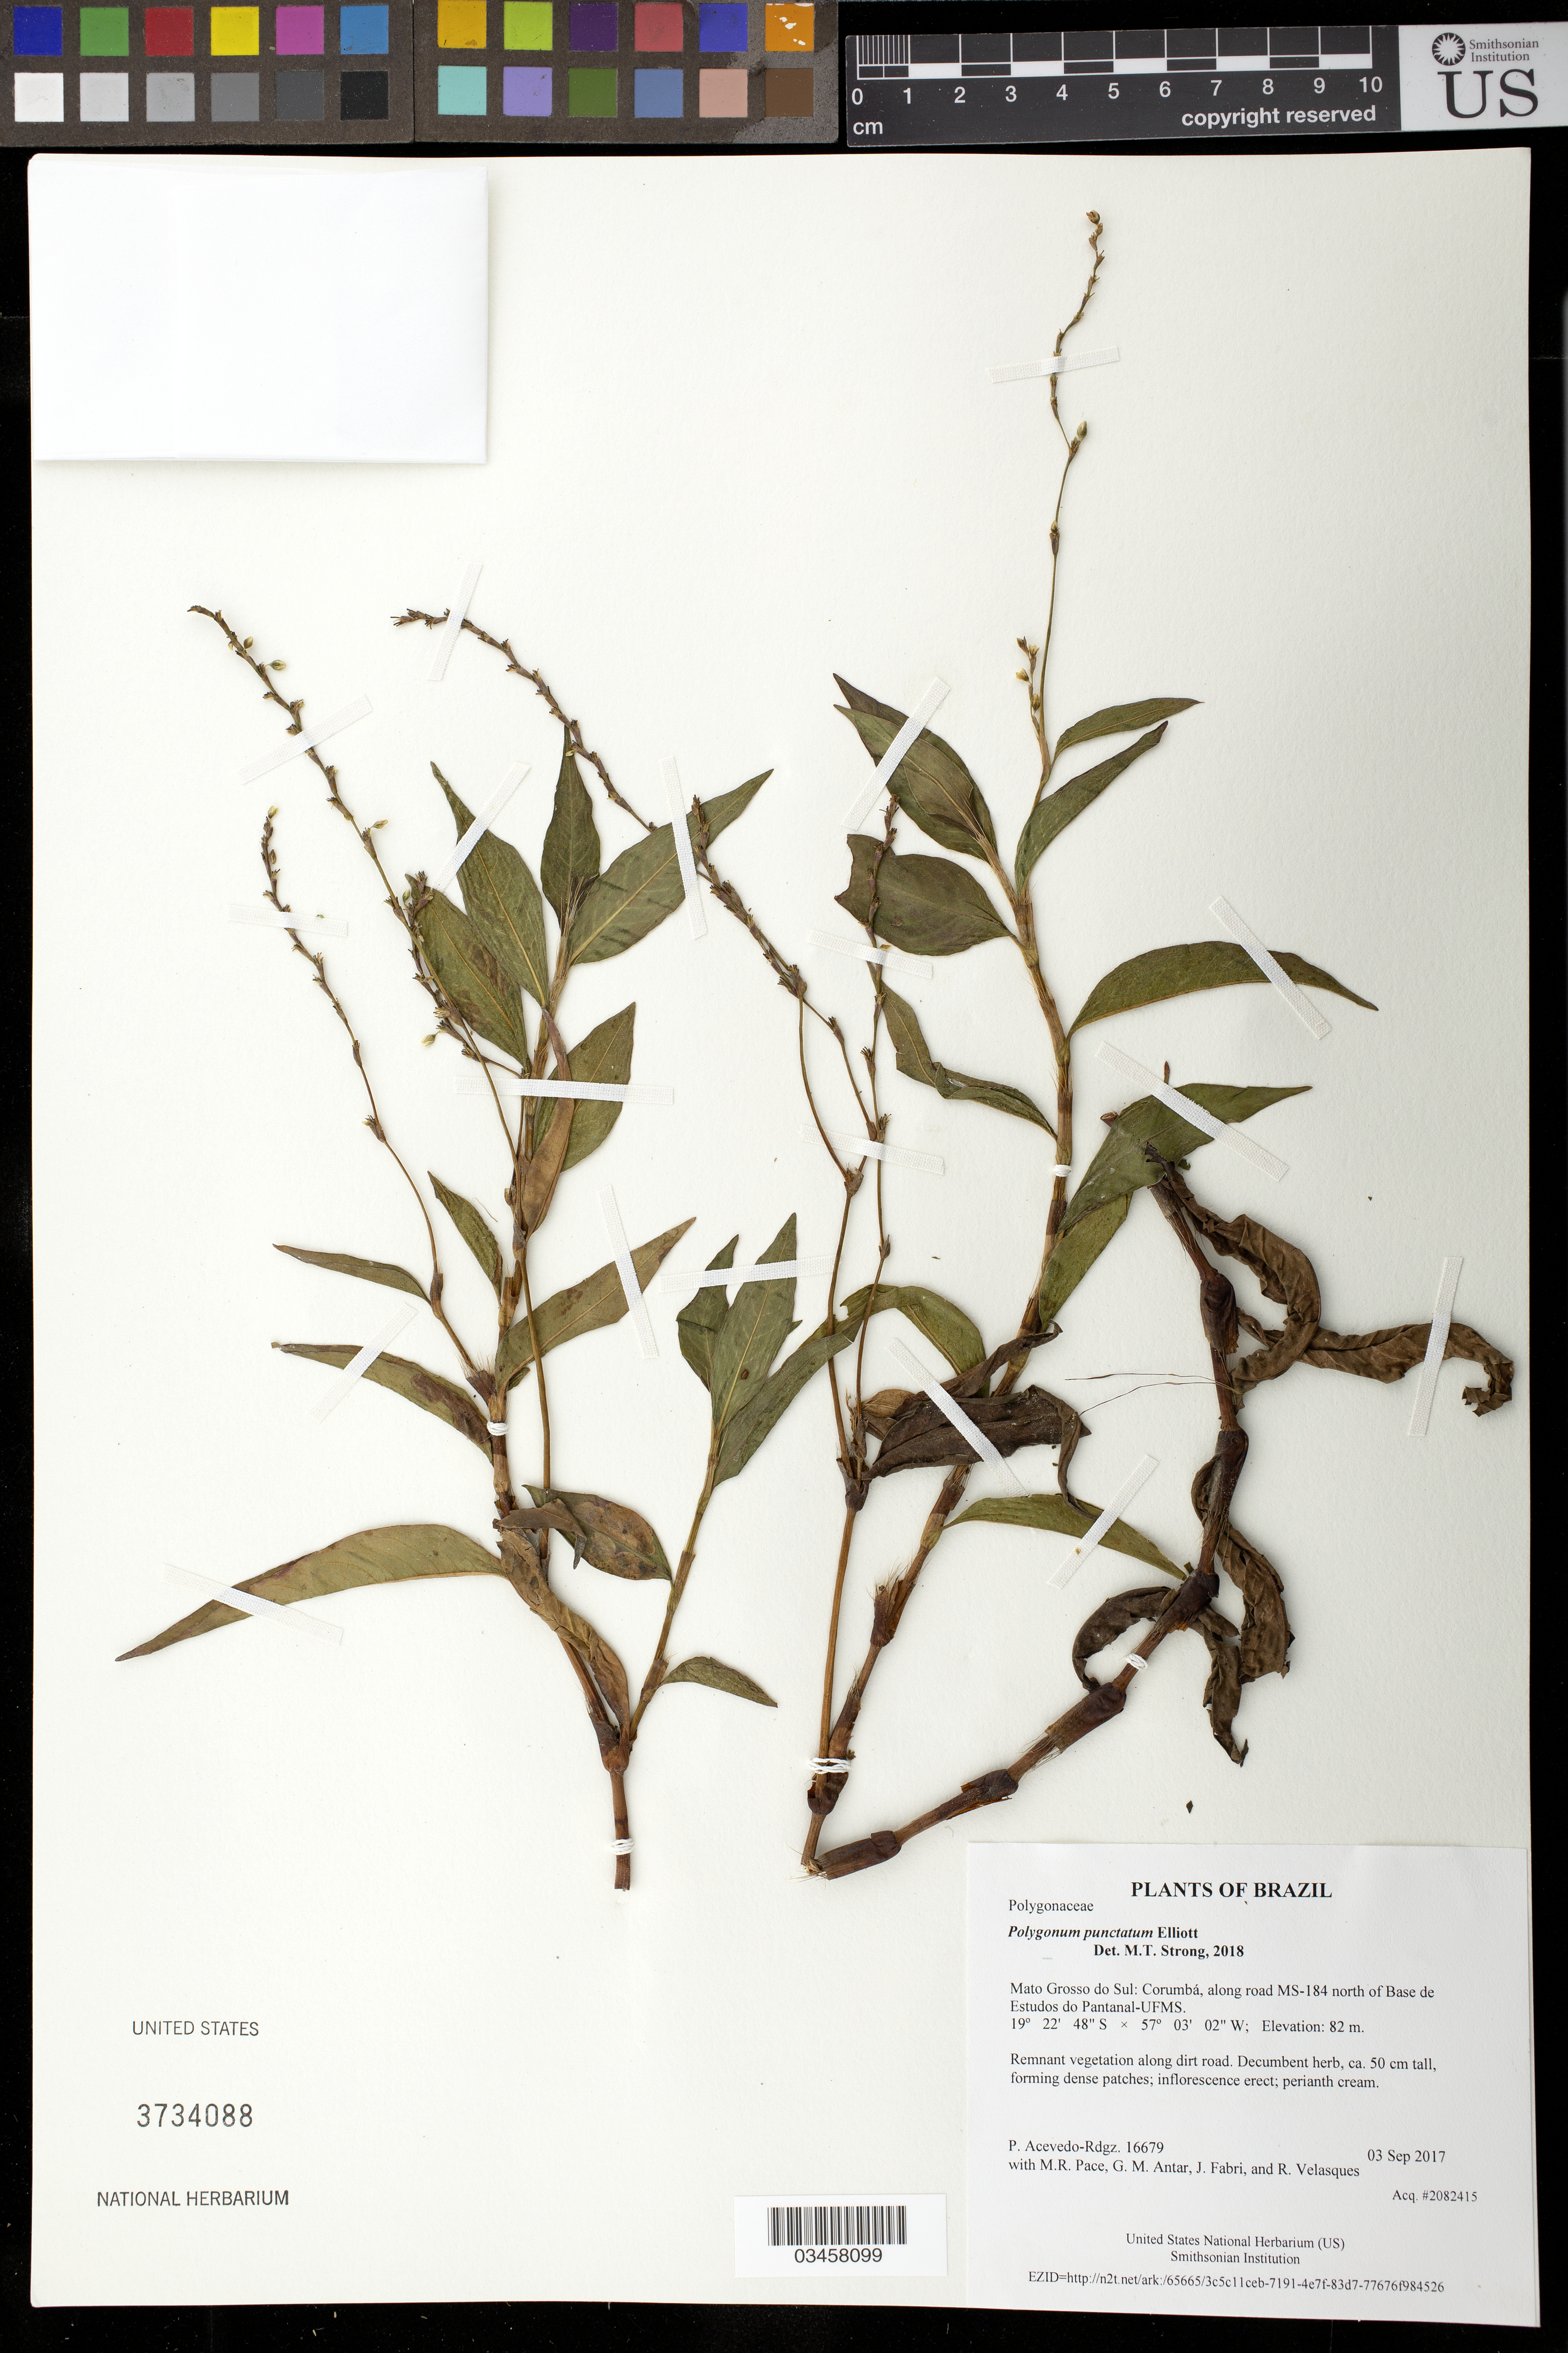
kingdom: Plantae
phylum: Tracheophyta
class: Magnoliopsida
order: Caryophyllales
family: Polygonaceae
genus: Polygonum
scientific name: Polygonum punctatum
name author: Elliott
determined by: Strong, Mark T., (BOT), Smithsonian Institution - National Museum of Natural History (UNITED STATES)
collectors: P. Acevedo-Rodr., M. R. Pace, G. M. Antar, J. Fabri & R. Velasques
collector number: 16679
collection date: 2017-09-03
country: Brazil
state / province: Mato Grosso do Sul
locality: Corumbá, along road MS-184 north of Base de Estudos do Pantanal-UFMS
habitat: Remnant vegetation along dirt road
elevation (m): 82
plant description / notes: US, NY, MO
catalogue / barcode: US 3734088